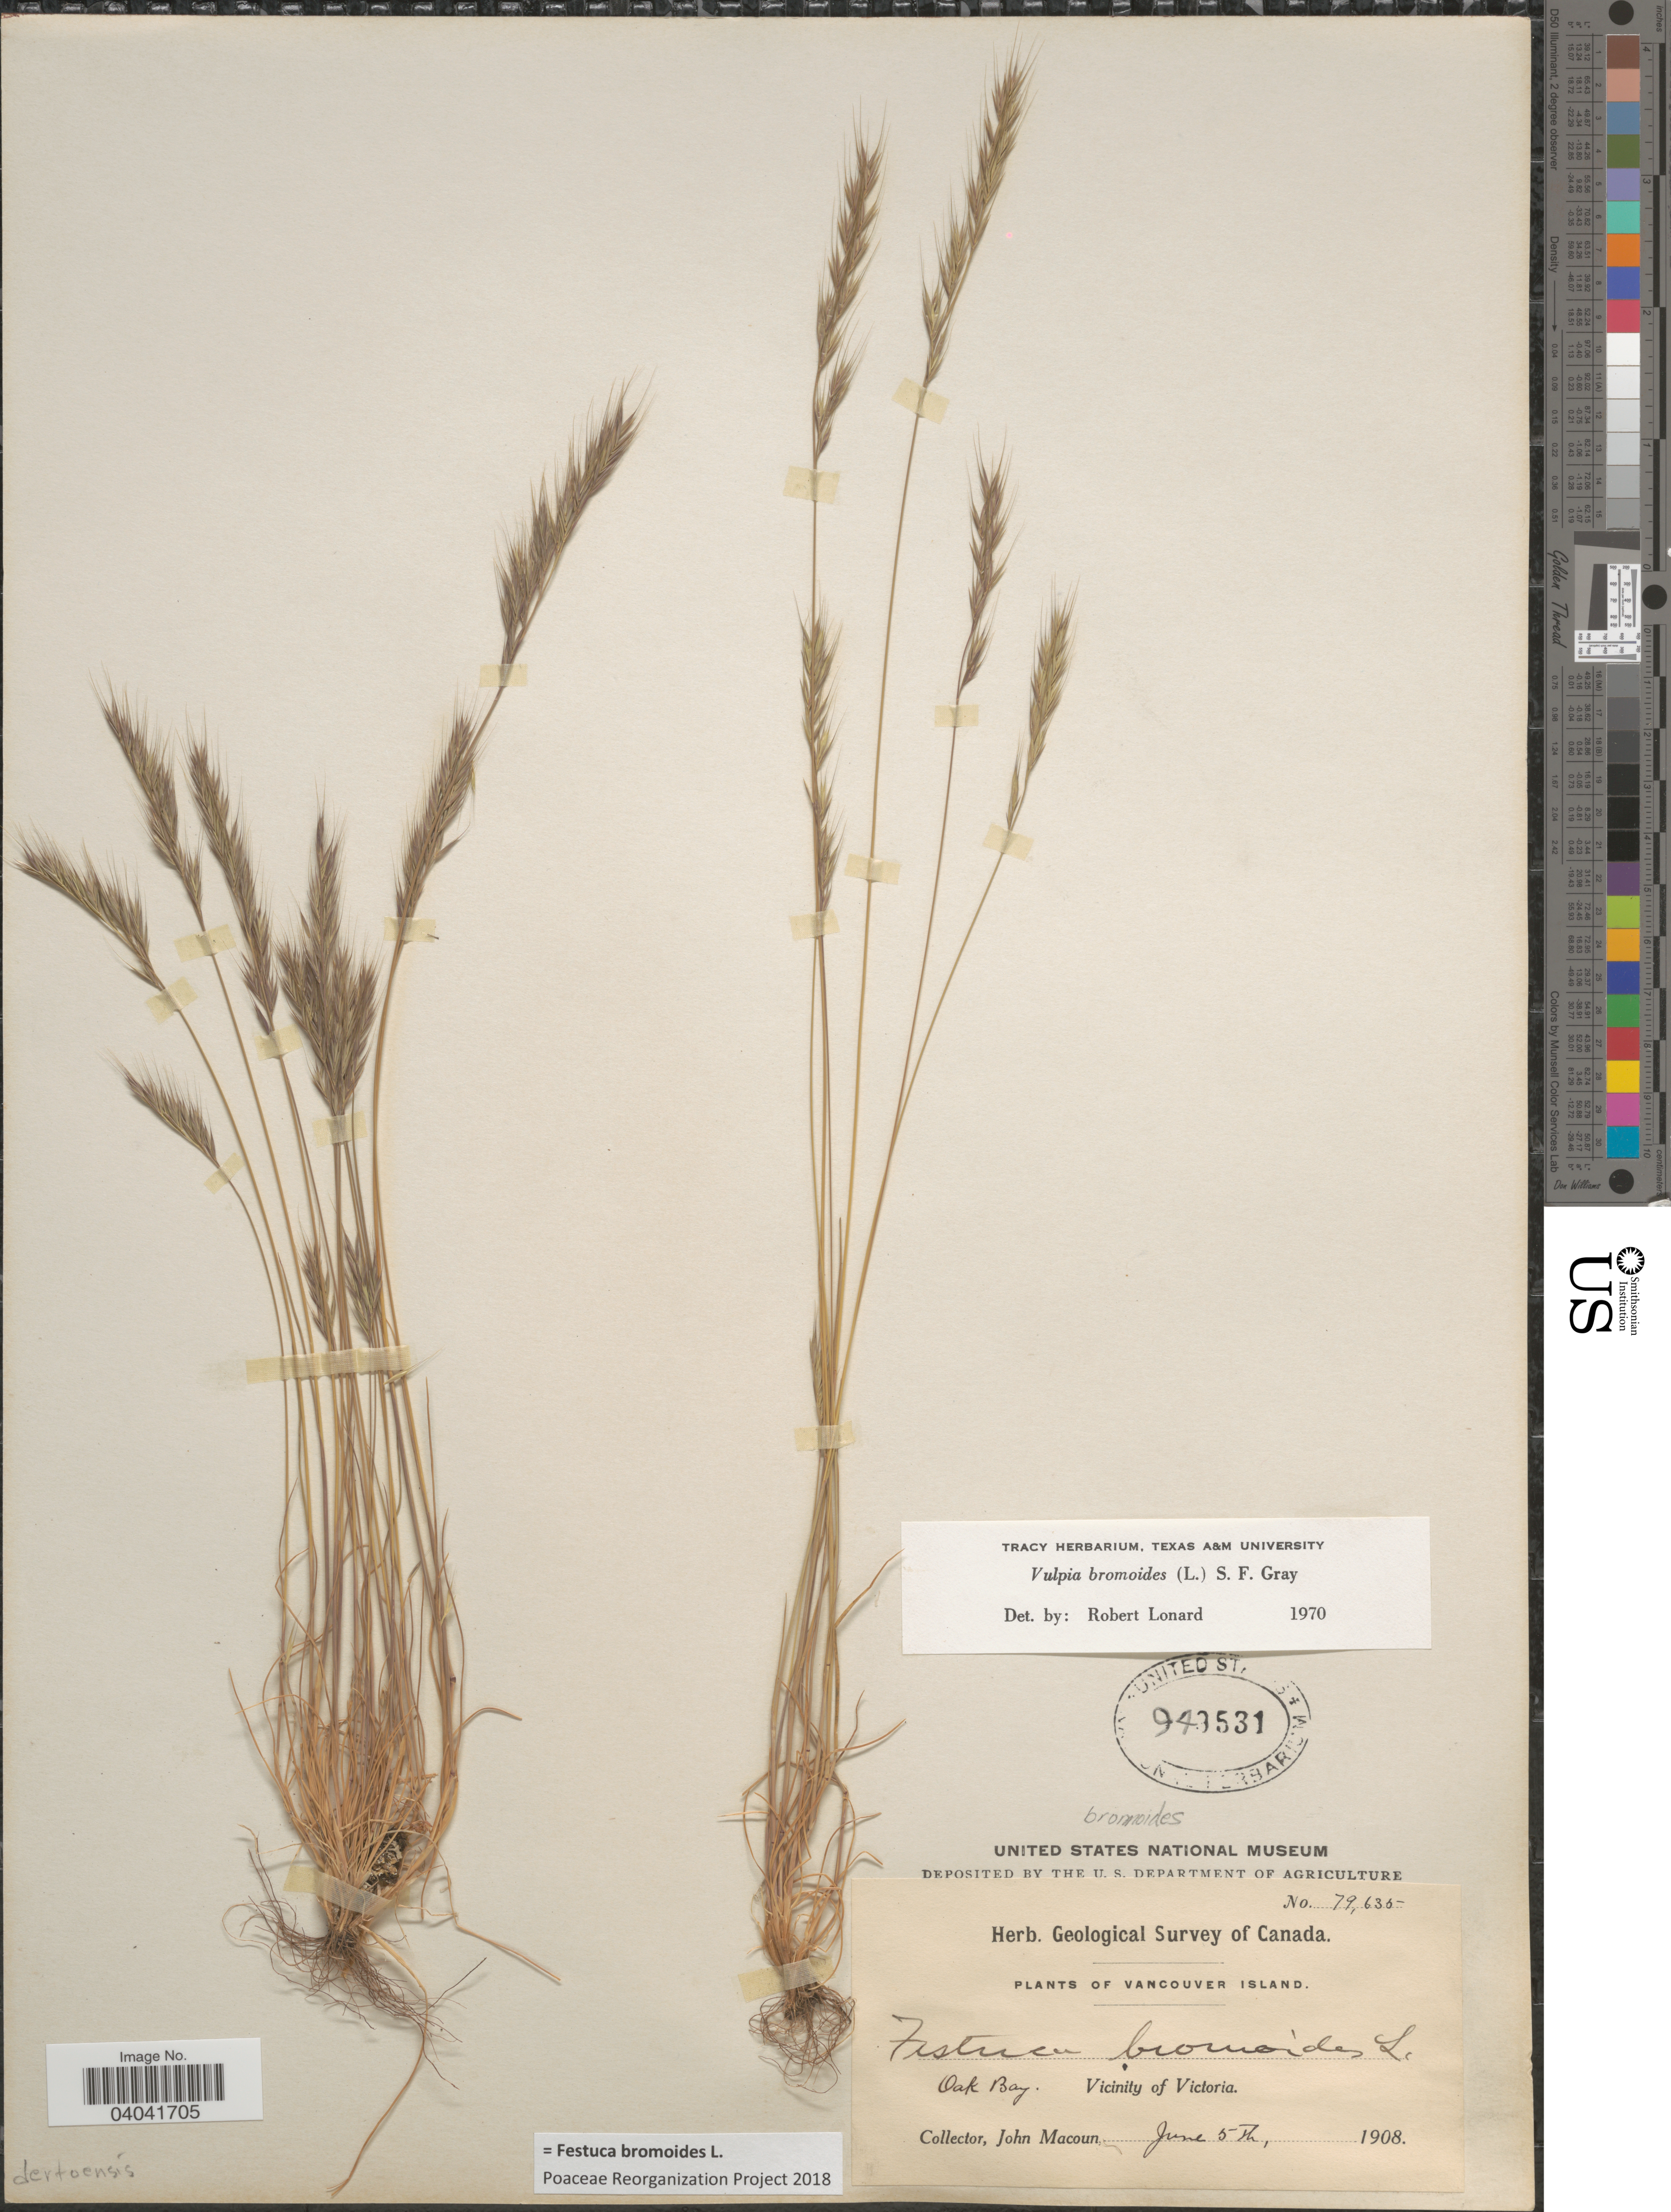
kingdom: Plantae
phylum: Tracheophyta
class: Liliopsida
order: Poales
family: Poaceae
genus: Festuca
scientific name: Festuca bromoides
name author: L.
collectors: J. Macoun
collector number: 79635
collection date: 1908-06-05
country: Canada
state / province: British Columbia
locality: Vancouver Island. Oak Bay. Vicinity of Victoria.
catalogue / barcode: US 949531